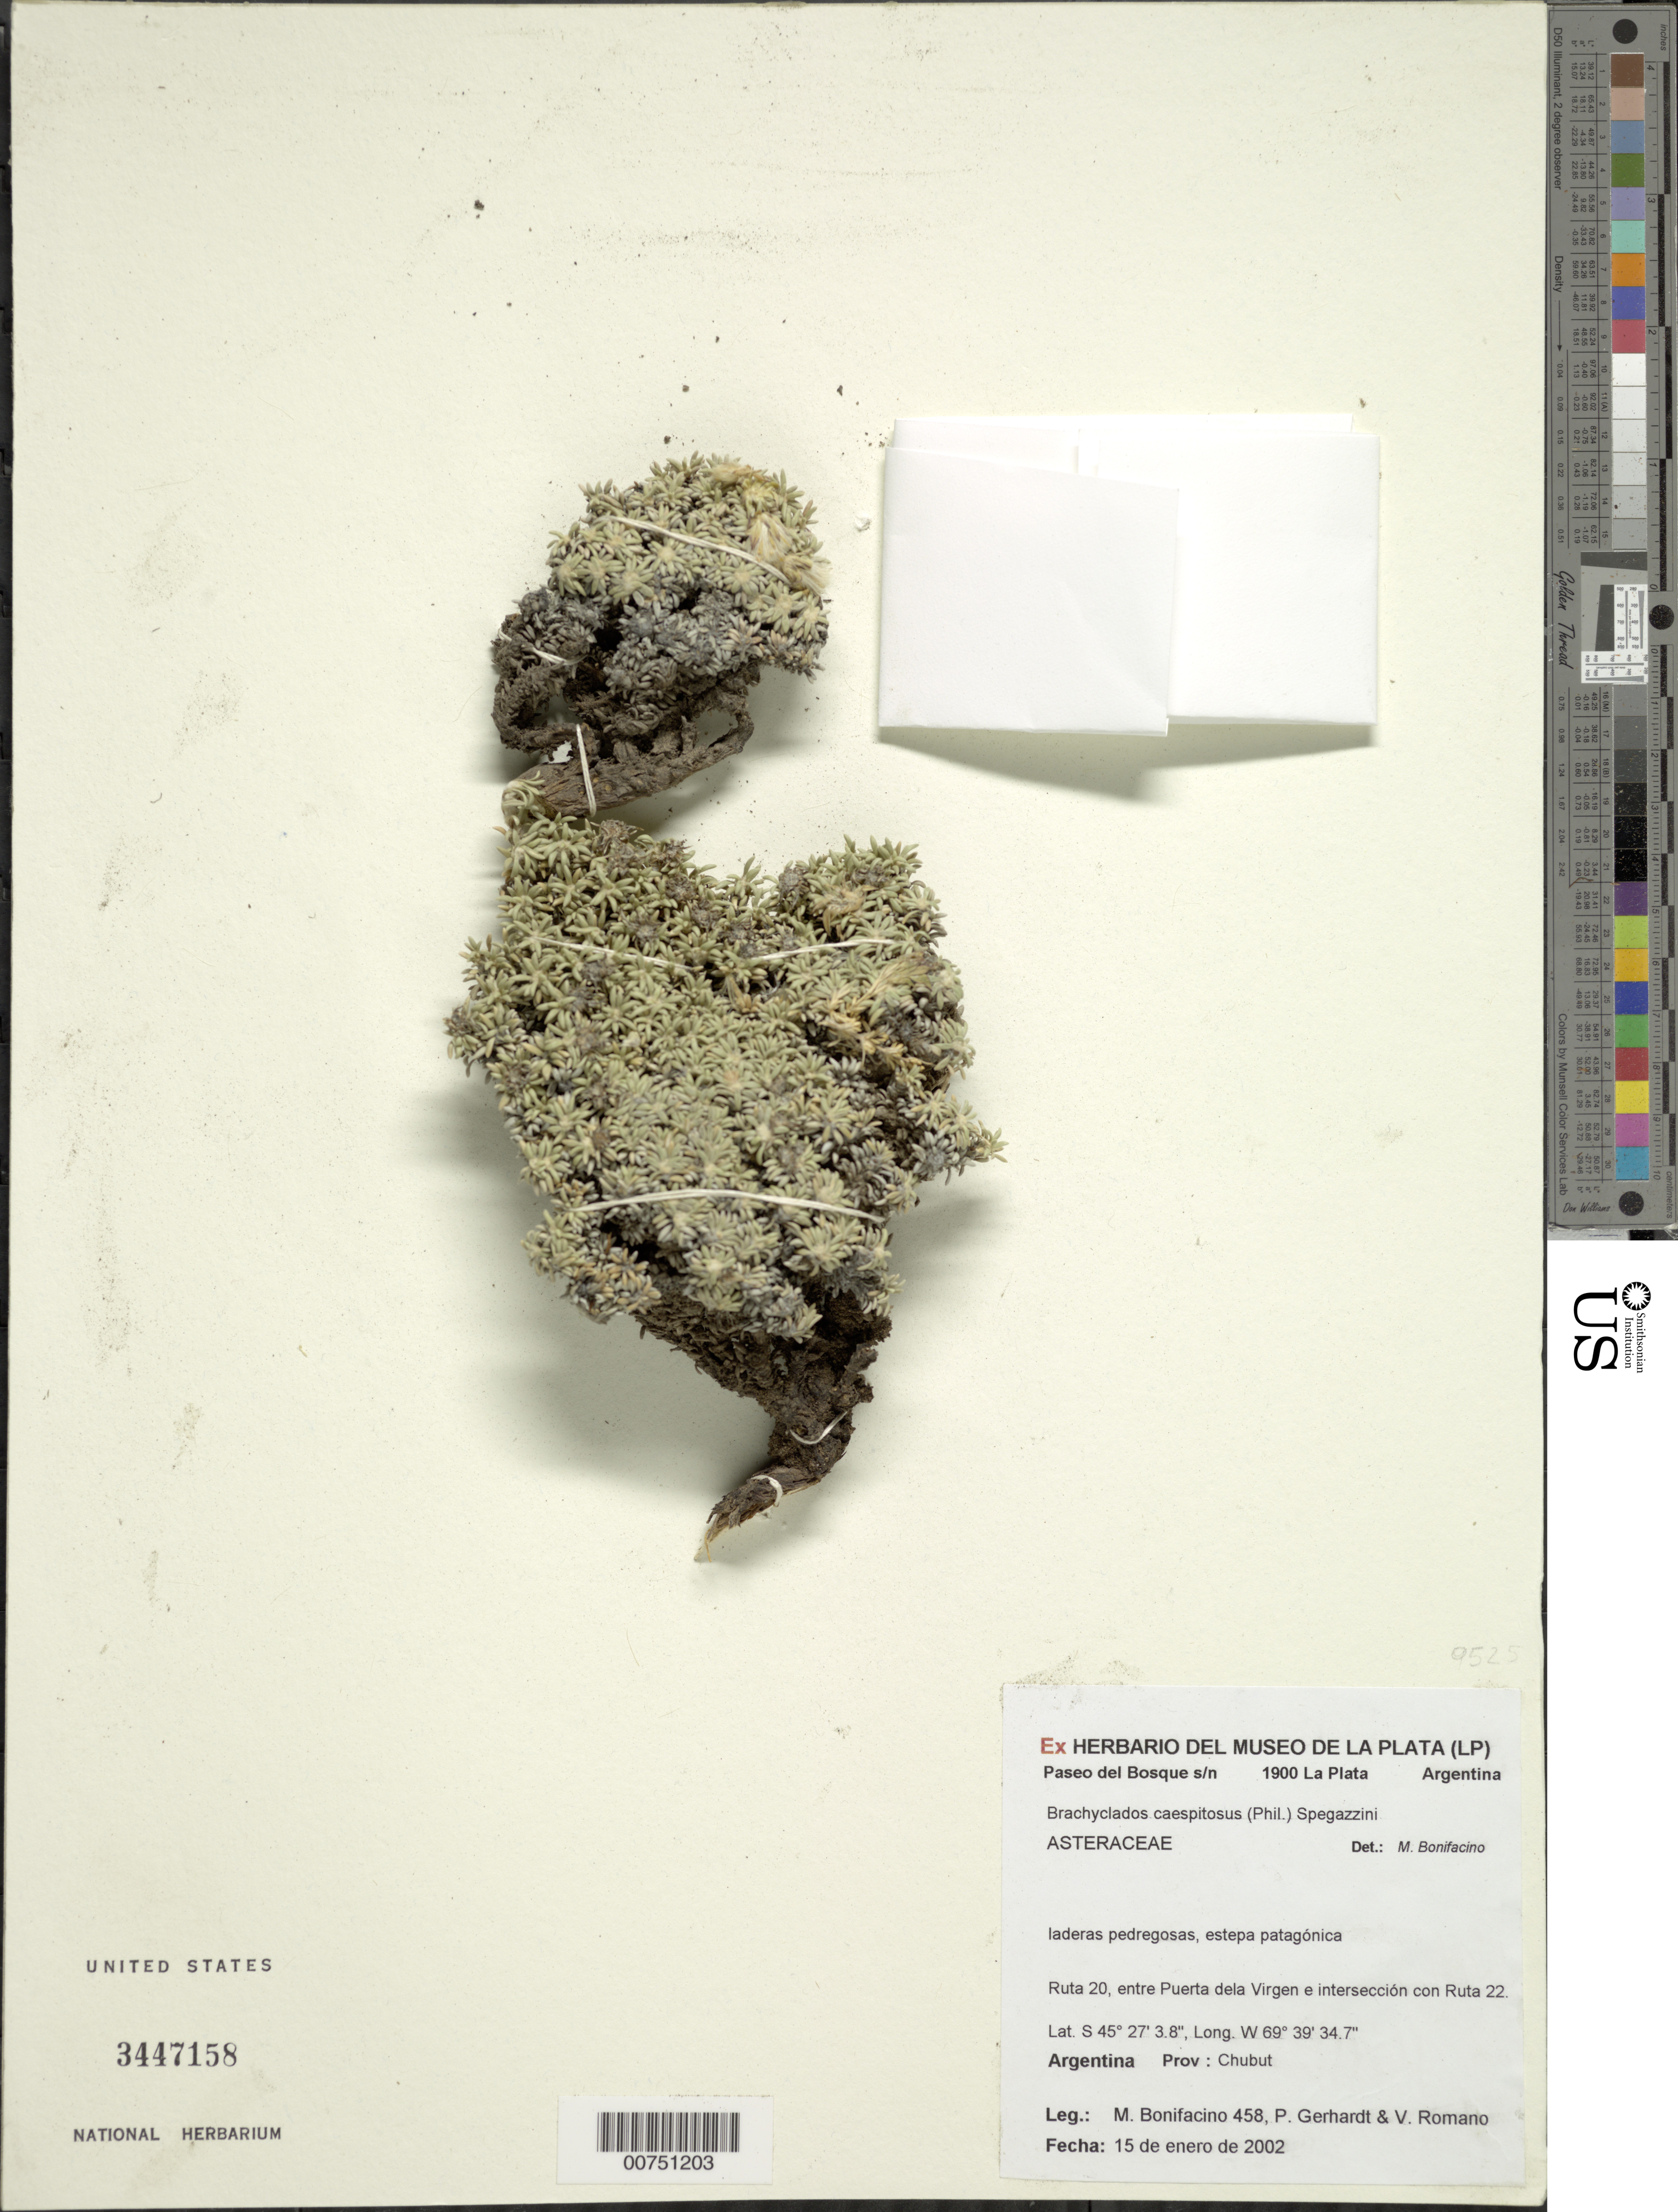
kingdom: Plantae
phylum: Tracheophyta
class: Magnoliopsida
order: Asterales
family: Asteraceae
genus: Brachyclados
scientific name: Brachyclados caespitosus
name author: (Phil.) Speg.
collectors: M. Bonifacino, P. Gerhardt & V. Romano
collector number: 0458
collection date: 2002-01-15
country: Argentina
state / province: Chubut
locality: Ruta 20, entre Puerta dela Virgen e intersección con Ruta 22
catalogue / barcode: US 3447158